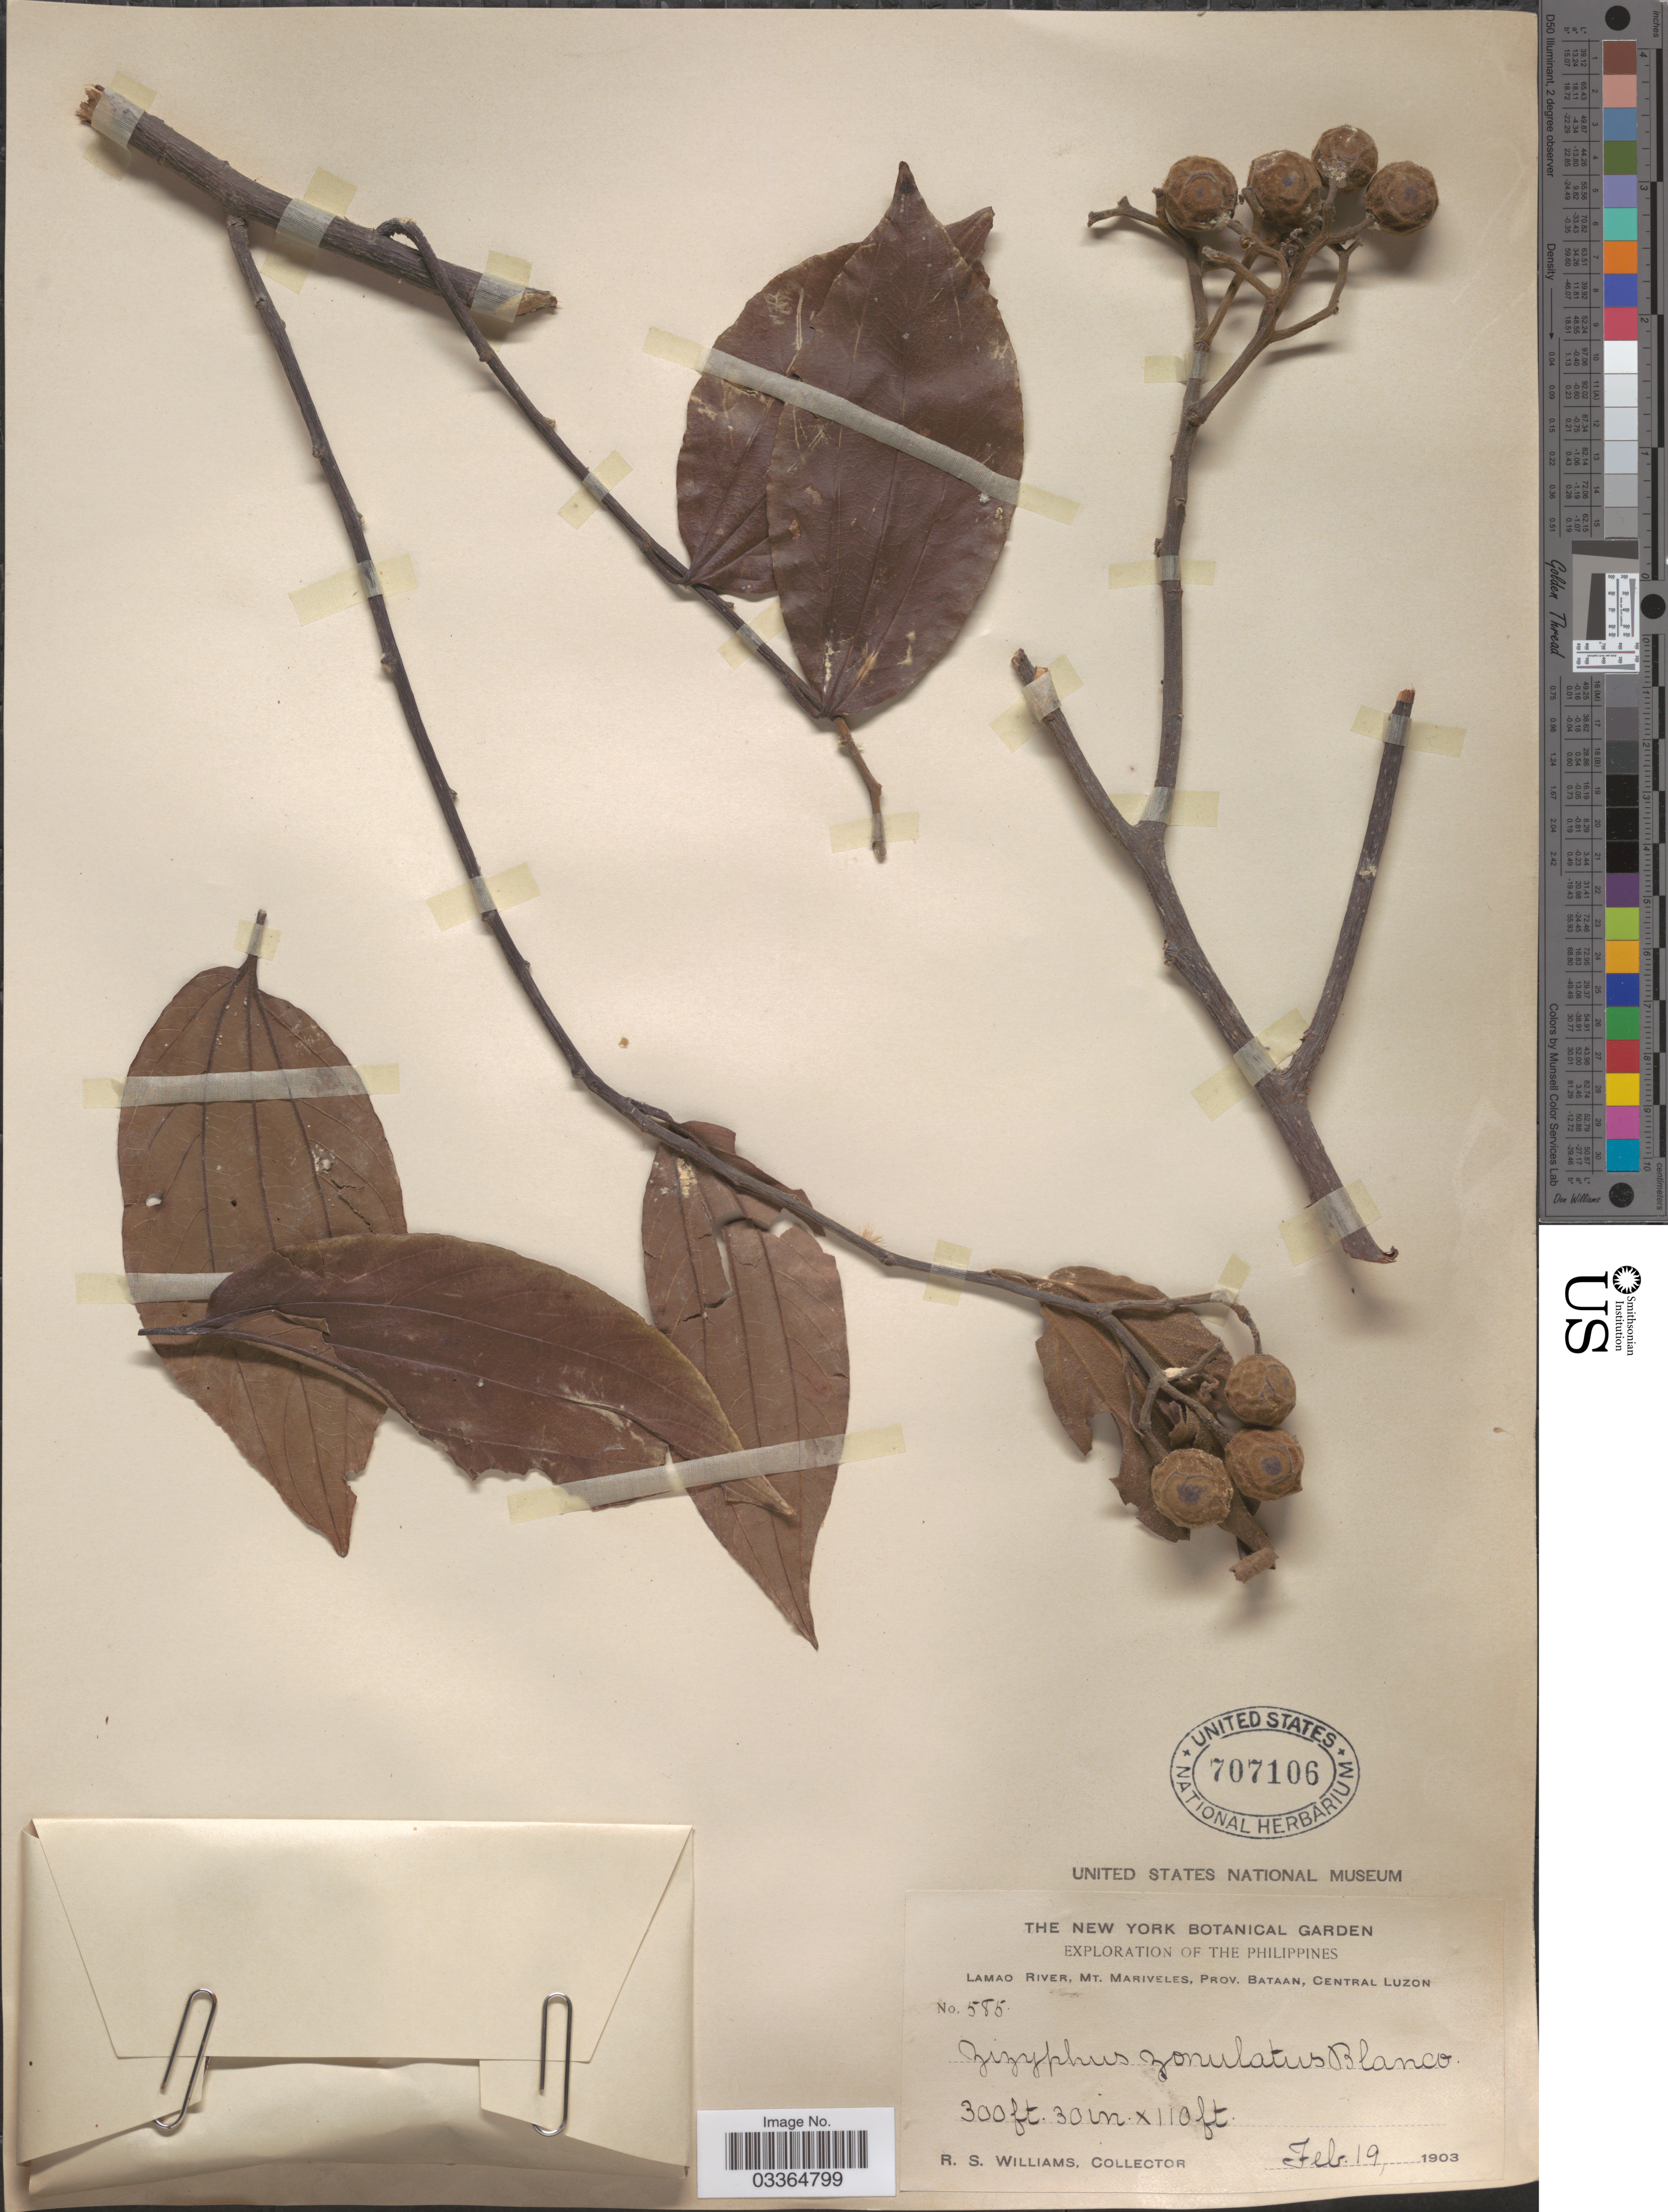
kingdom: Plantae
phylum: Tracheophyta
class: Magnoliopsida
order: Rosales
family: Rhamnaceae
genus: Ziziphus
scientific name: Ziziphus talanai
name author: (Blanco) Merr.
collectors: R. S. Williams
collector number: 585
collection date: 1903-02-19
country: Philippines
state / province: Central Luzon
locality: Lamao River, Mt. Mariveles, Prov. Bataan.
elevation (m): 91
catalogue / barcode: US 707106